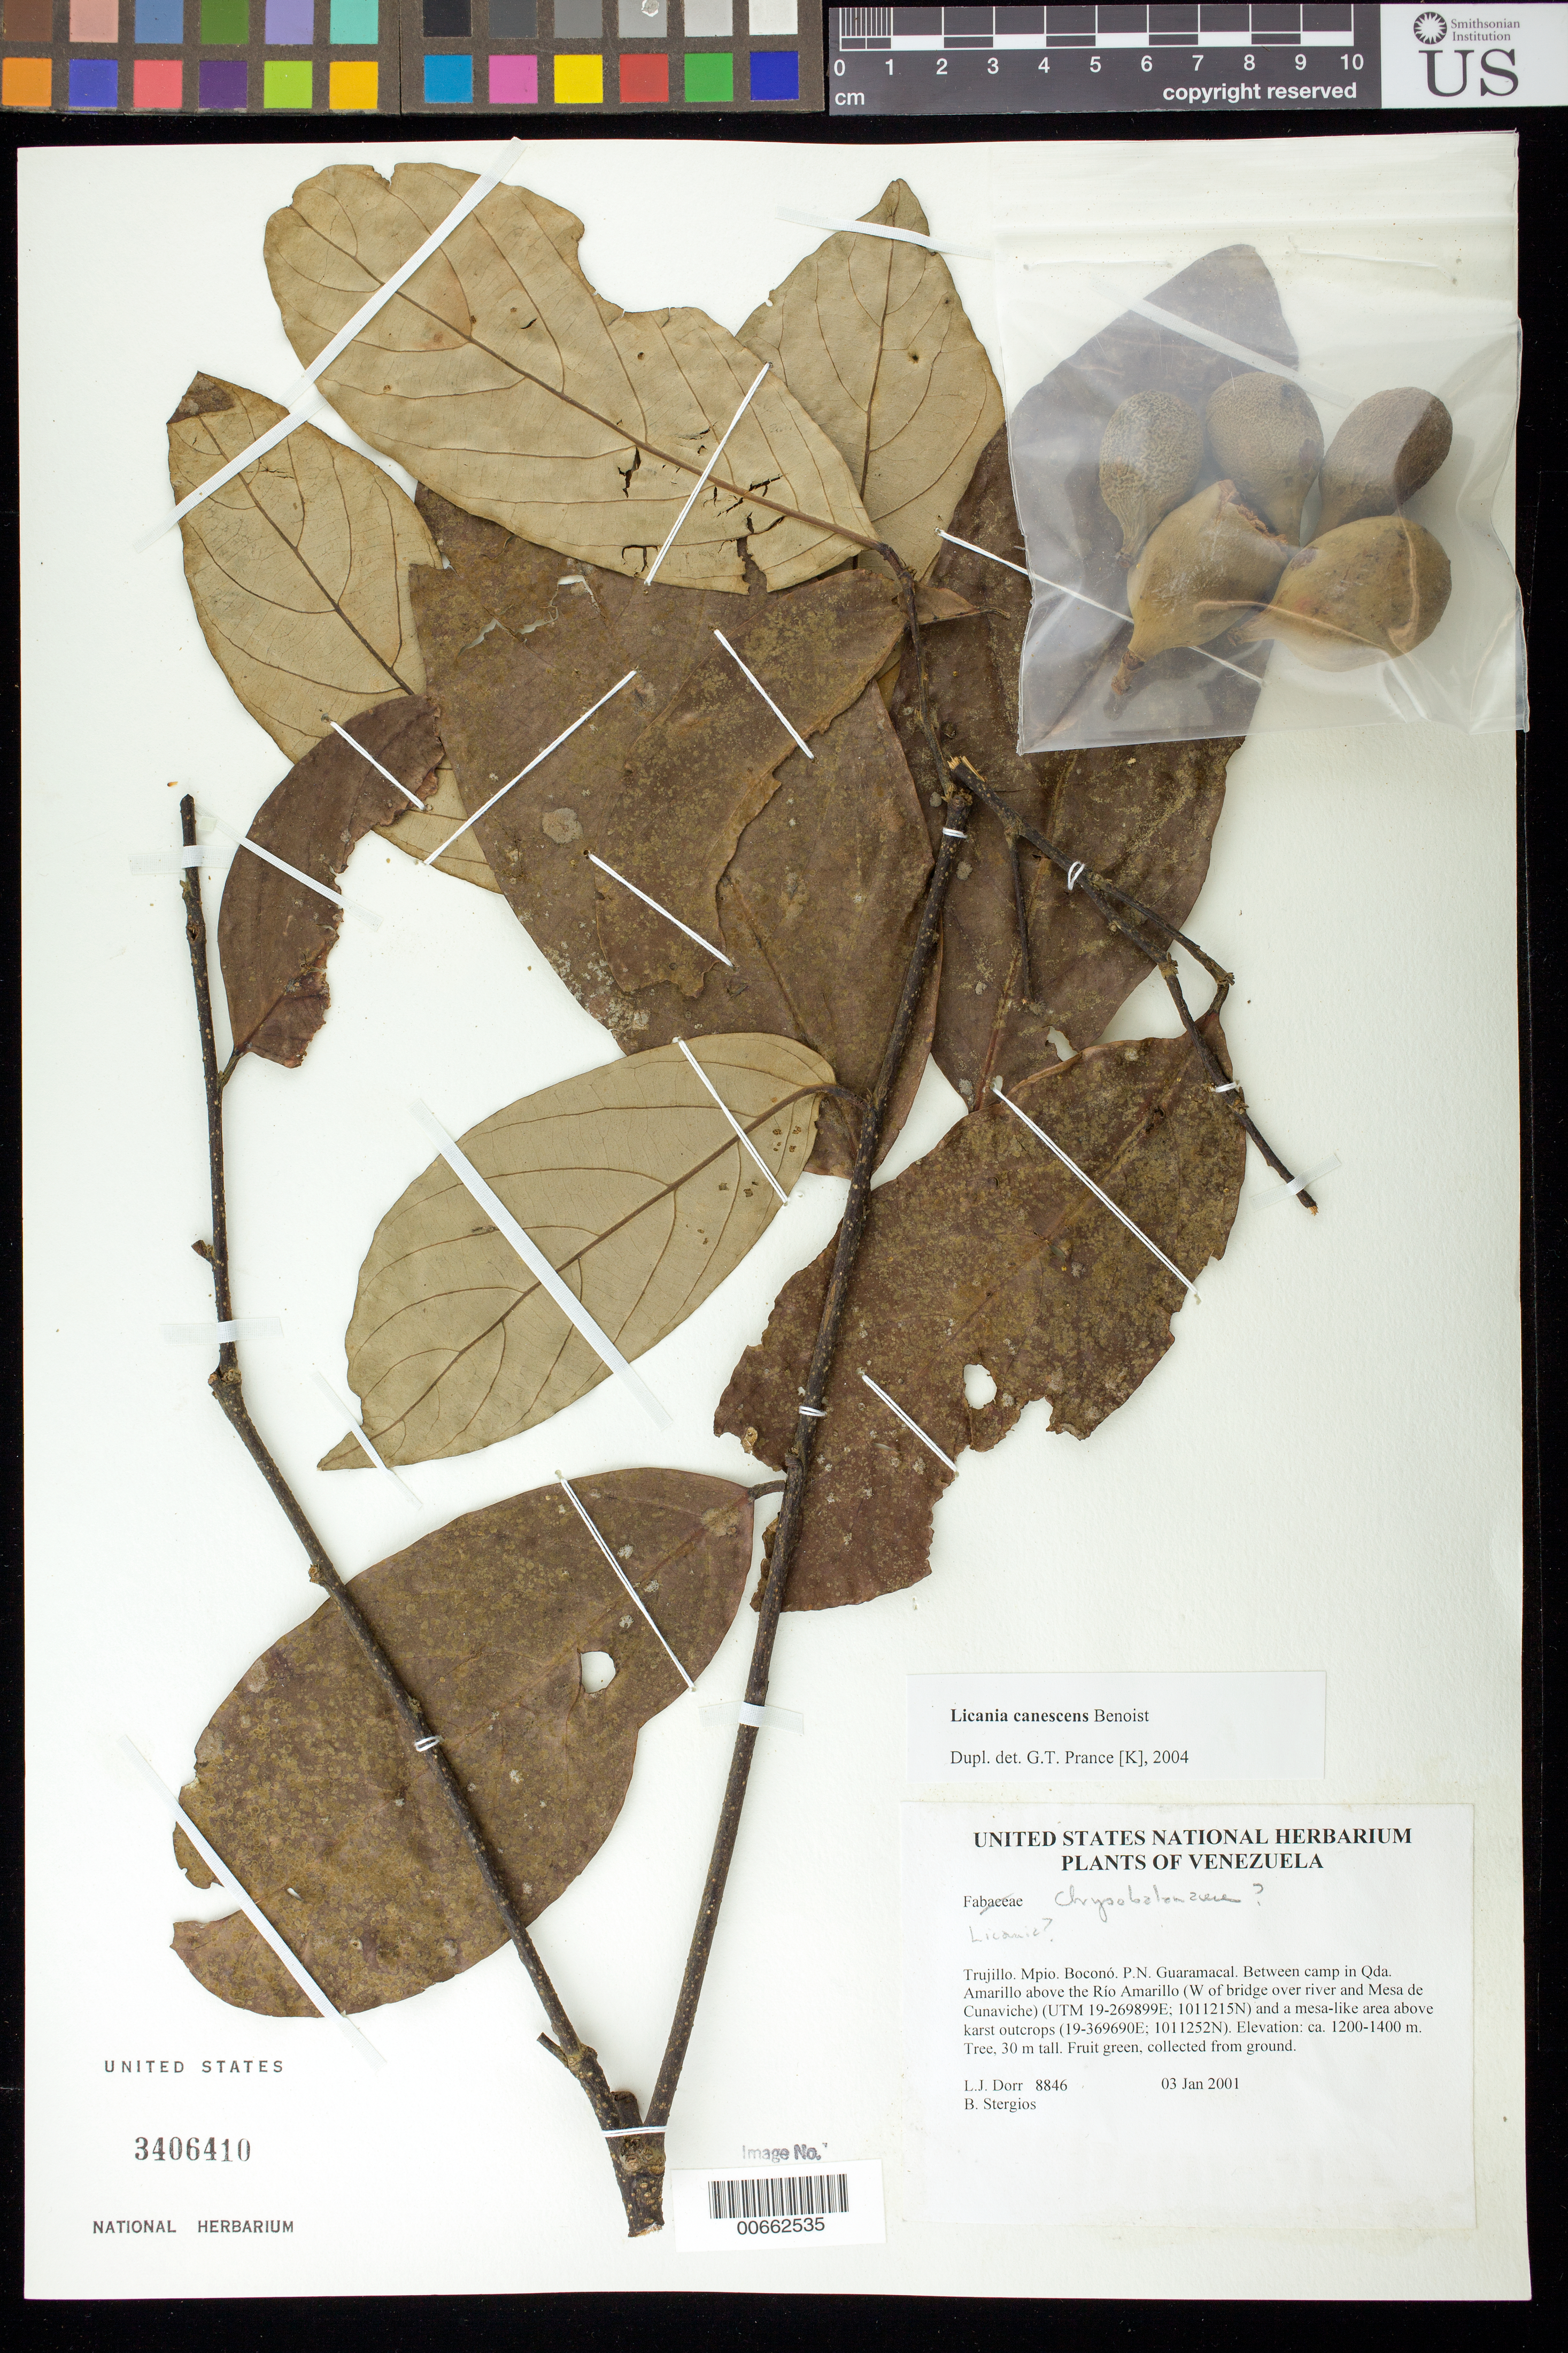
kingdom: Plantae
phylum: Tracheophyta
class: Magnoliopsida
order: Malpighiales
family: Chrysobalanaceae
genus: Licania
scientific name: Licania sp.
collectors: L. J. Dorr & B. G. Stergios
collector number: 8846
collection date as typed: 03 Jan 2001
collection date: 2001-01-03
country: Venezuela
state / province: Trujillo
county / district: Boconó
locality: Parque Nacional Guaramacal. Between camp in Qda Amarillo above Río Amarillo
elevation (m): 1200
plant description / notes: AAU, COL, CTES, K, MO, NY, PORT, US, VEN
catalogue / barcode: US 3406410